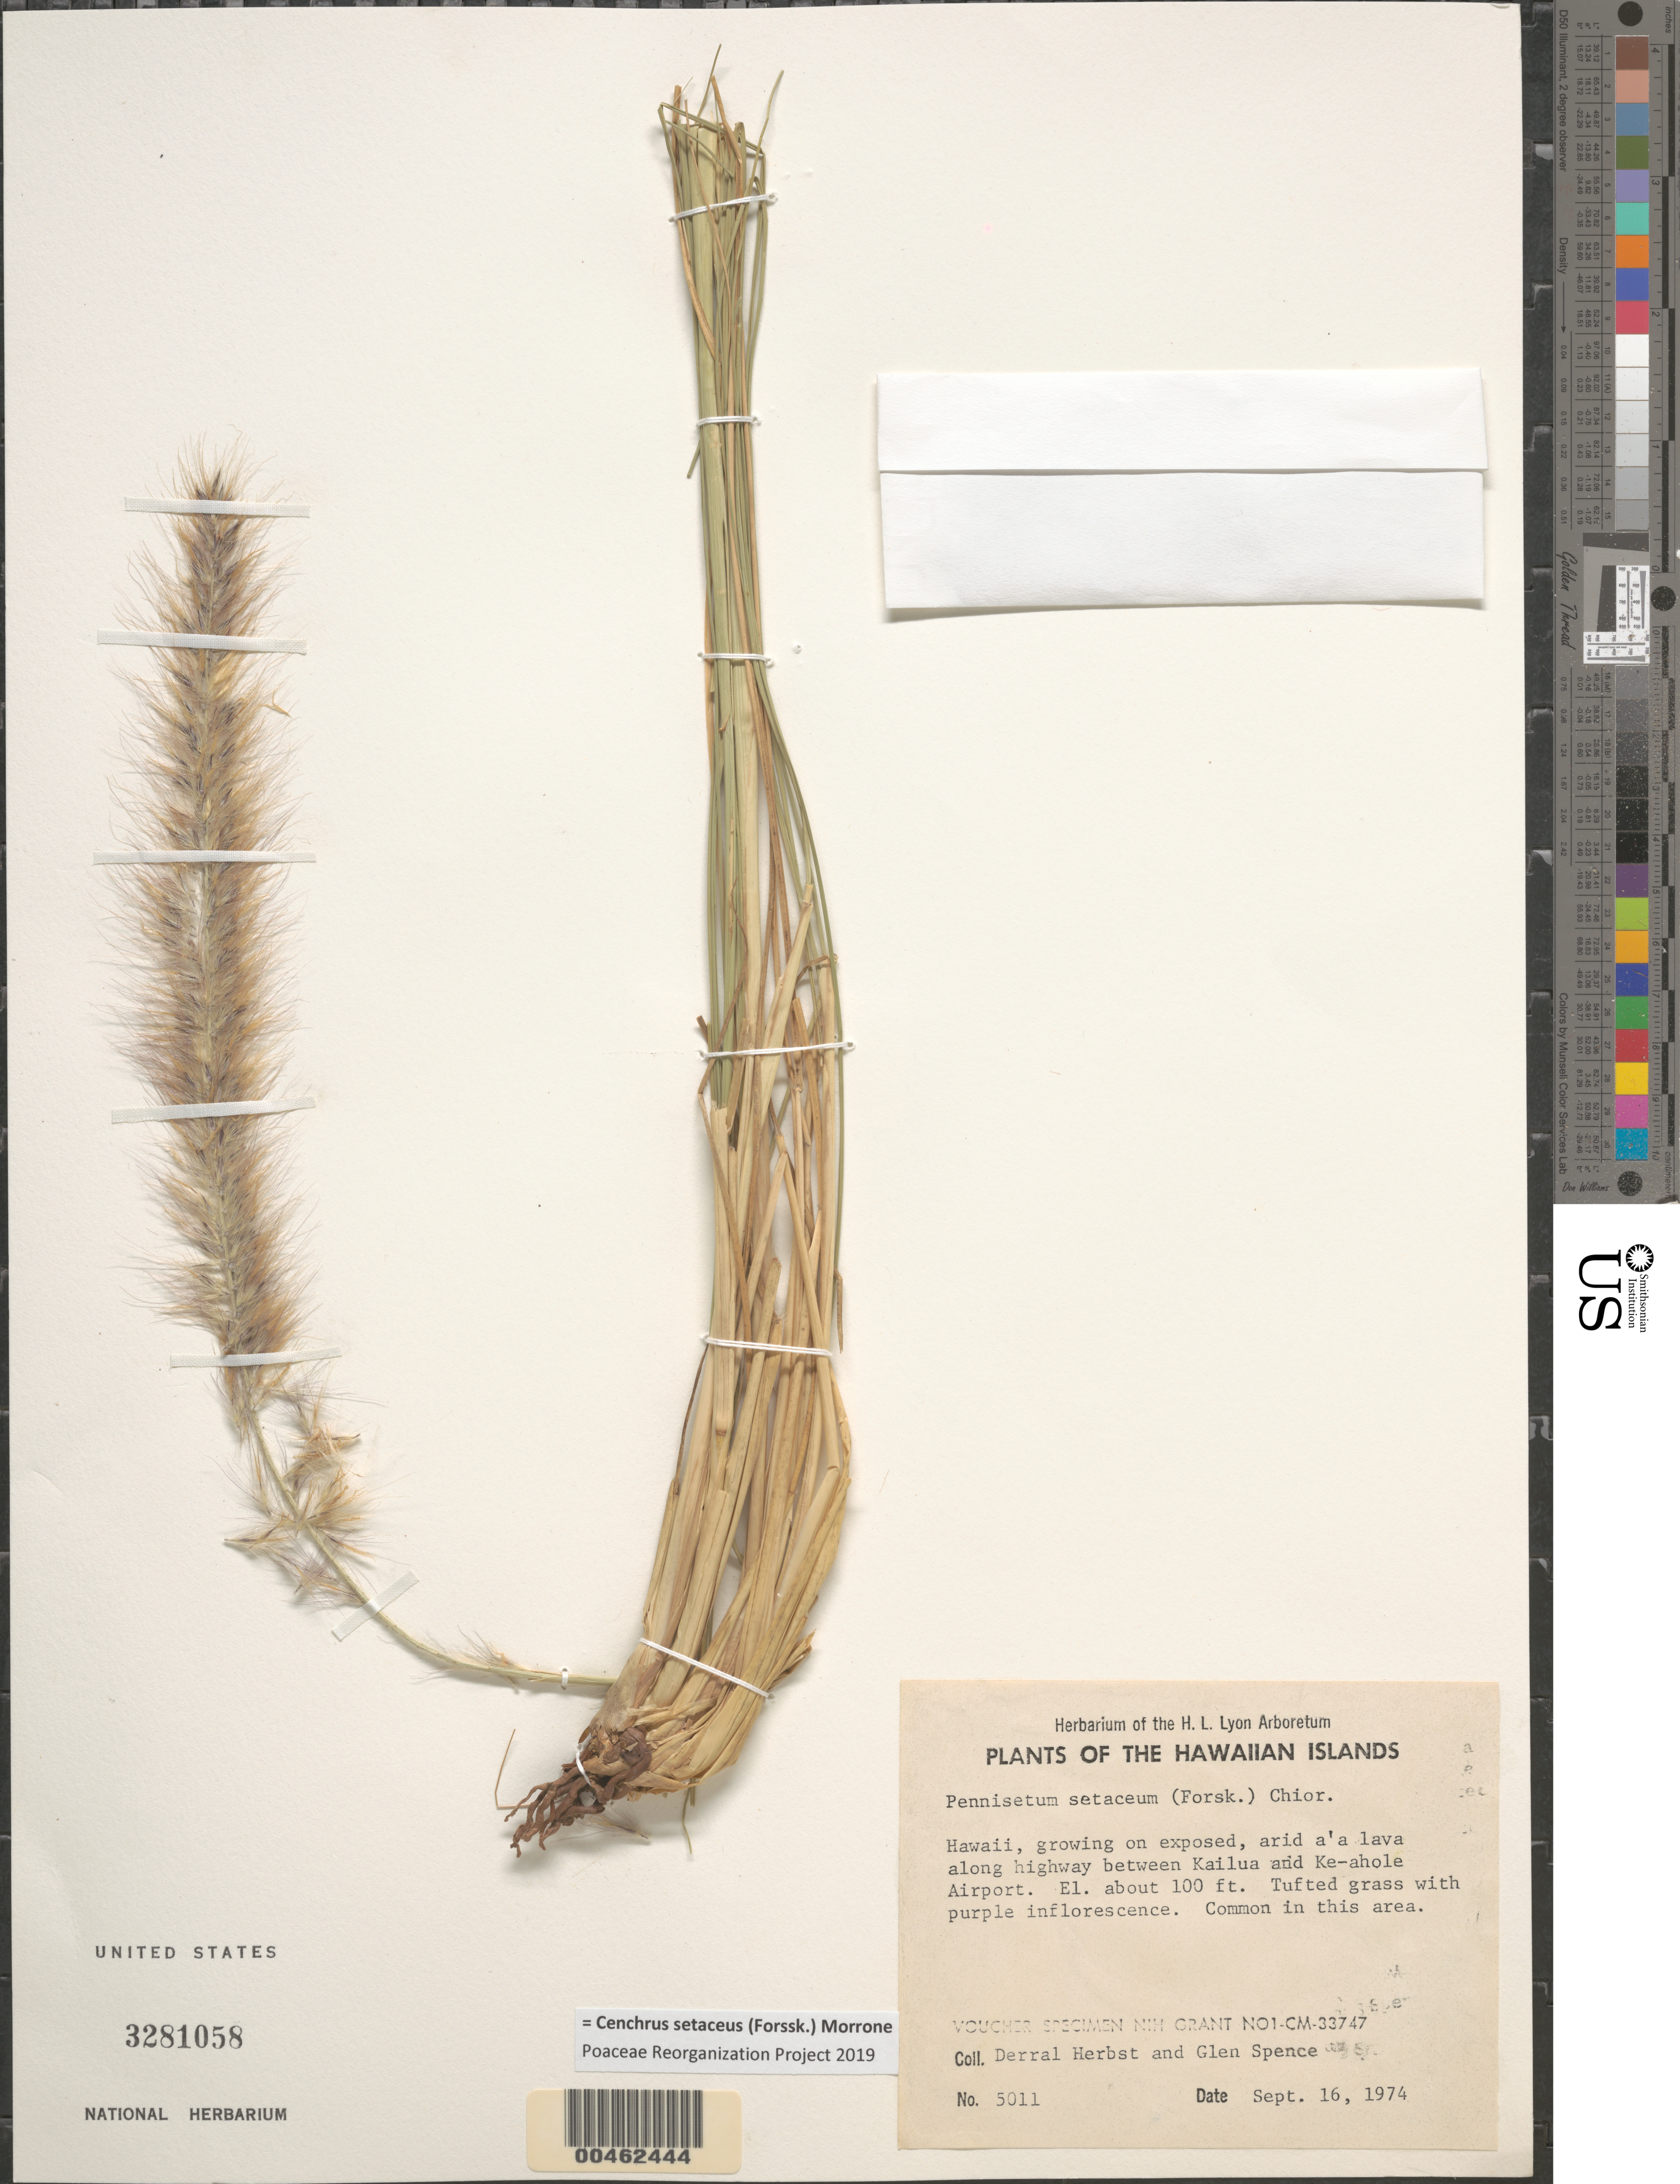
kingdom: Plantae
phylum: Tracheophyta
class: Liliopsida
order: Poales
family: Poaceae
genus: Cenchrus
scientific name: Cenchrus setaceus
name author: (Forssk.) Morrone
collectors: D. R. Herbst & G. Spence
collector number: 5011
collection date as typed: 16 Sep 1974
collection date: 1974-09-16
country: United States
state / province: Hawaii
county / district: Hawaii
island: Hawaii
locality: Along highway between Kailua and Ke-ahole Airport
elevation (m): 30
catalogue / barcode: US 3281058